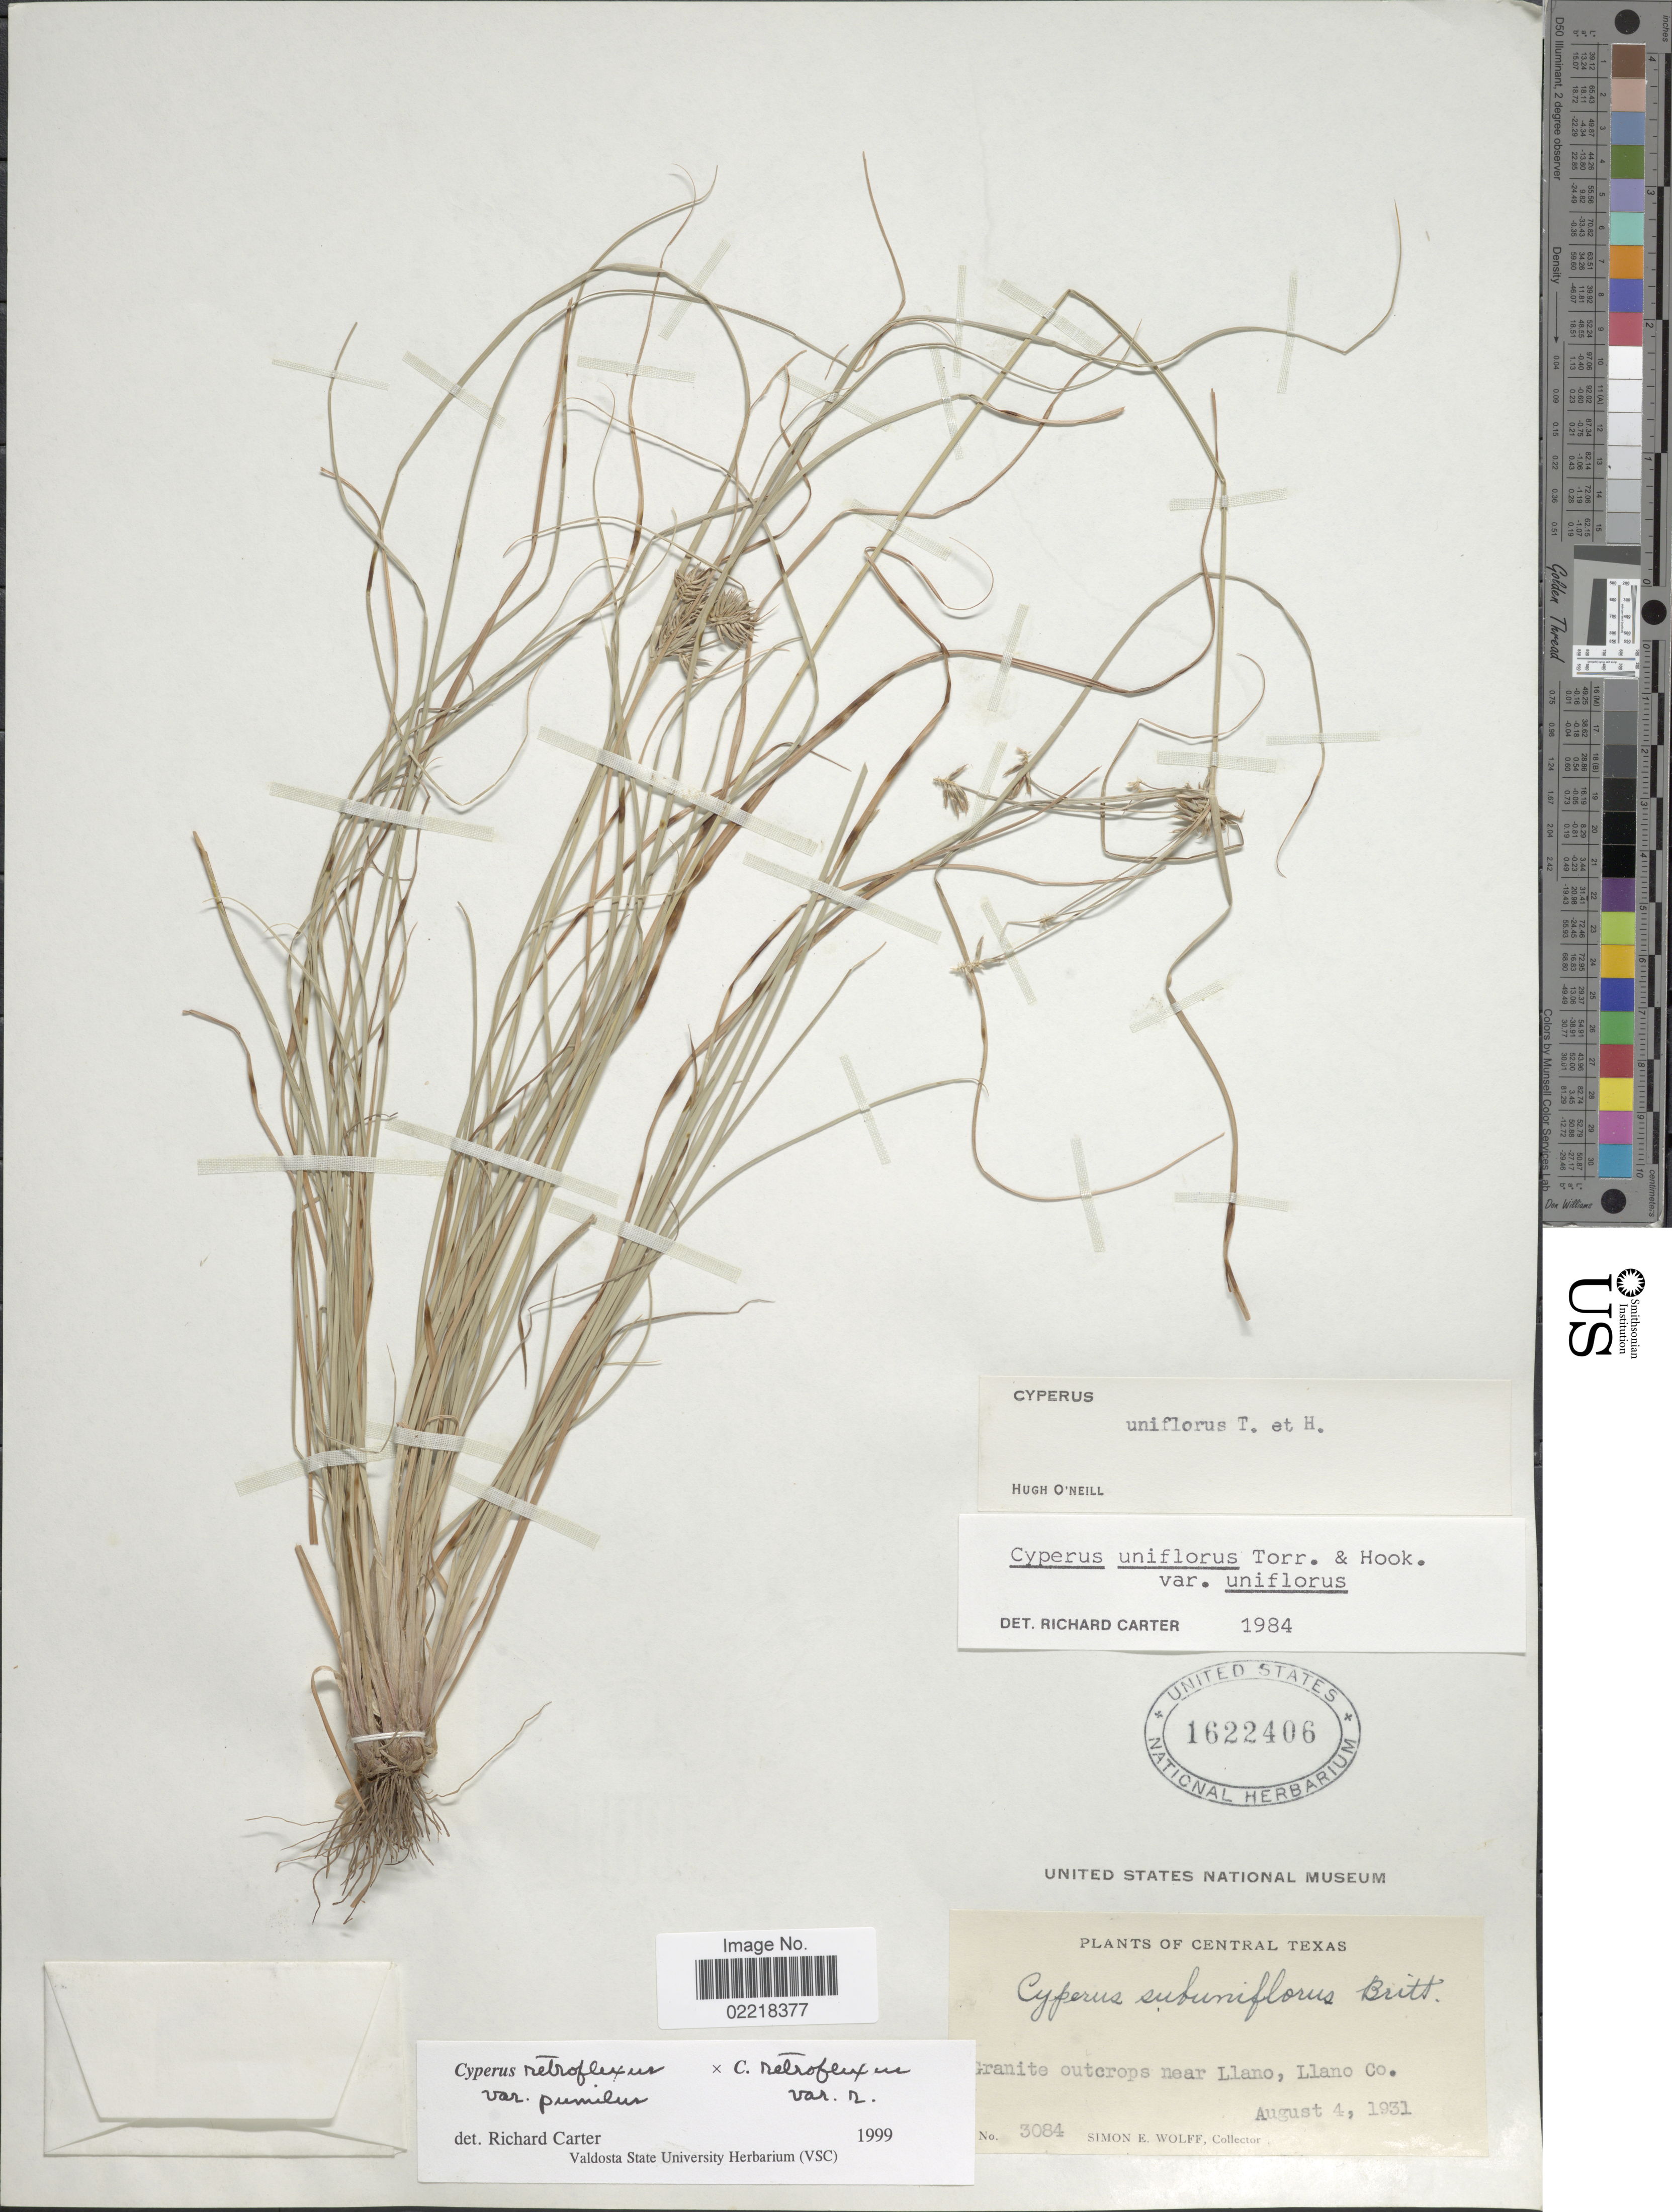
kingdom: Plantae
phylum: Tracheophyta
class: Liliopsida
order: Poales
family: Cyperaceae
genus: Cyperus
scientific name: Cyperus retroflexus var. pumilus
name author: (Britton) R. Carter & S.D. Jones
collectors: S. E. Wolff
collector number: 3084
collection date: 1931-08-04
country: United States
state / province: Texas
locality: Central Texas, near Llano, Llano Co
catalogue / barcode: US 1622406